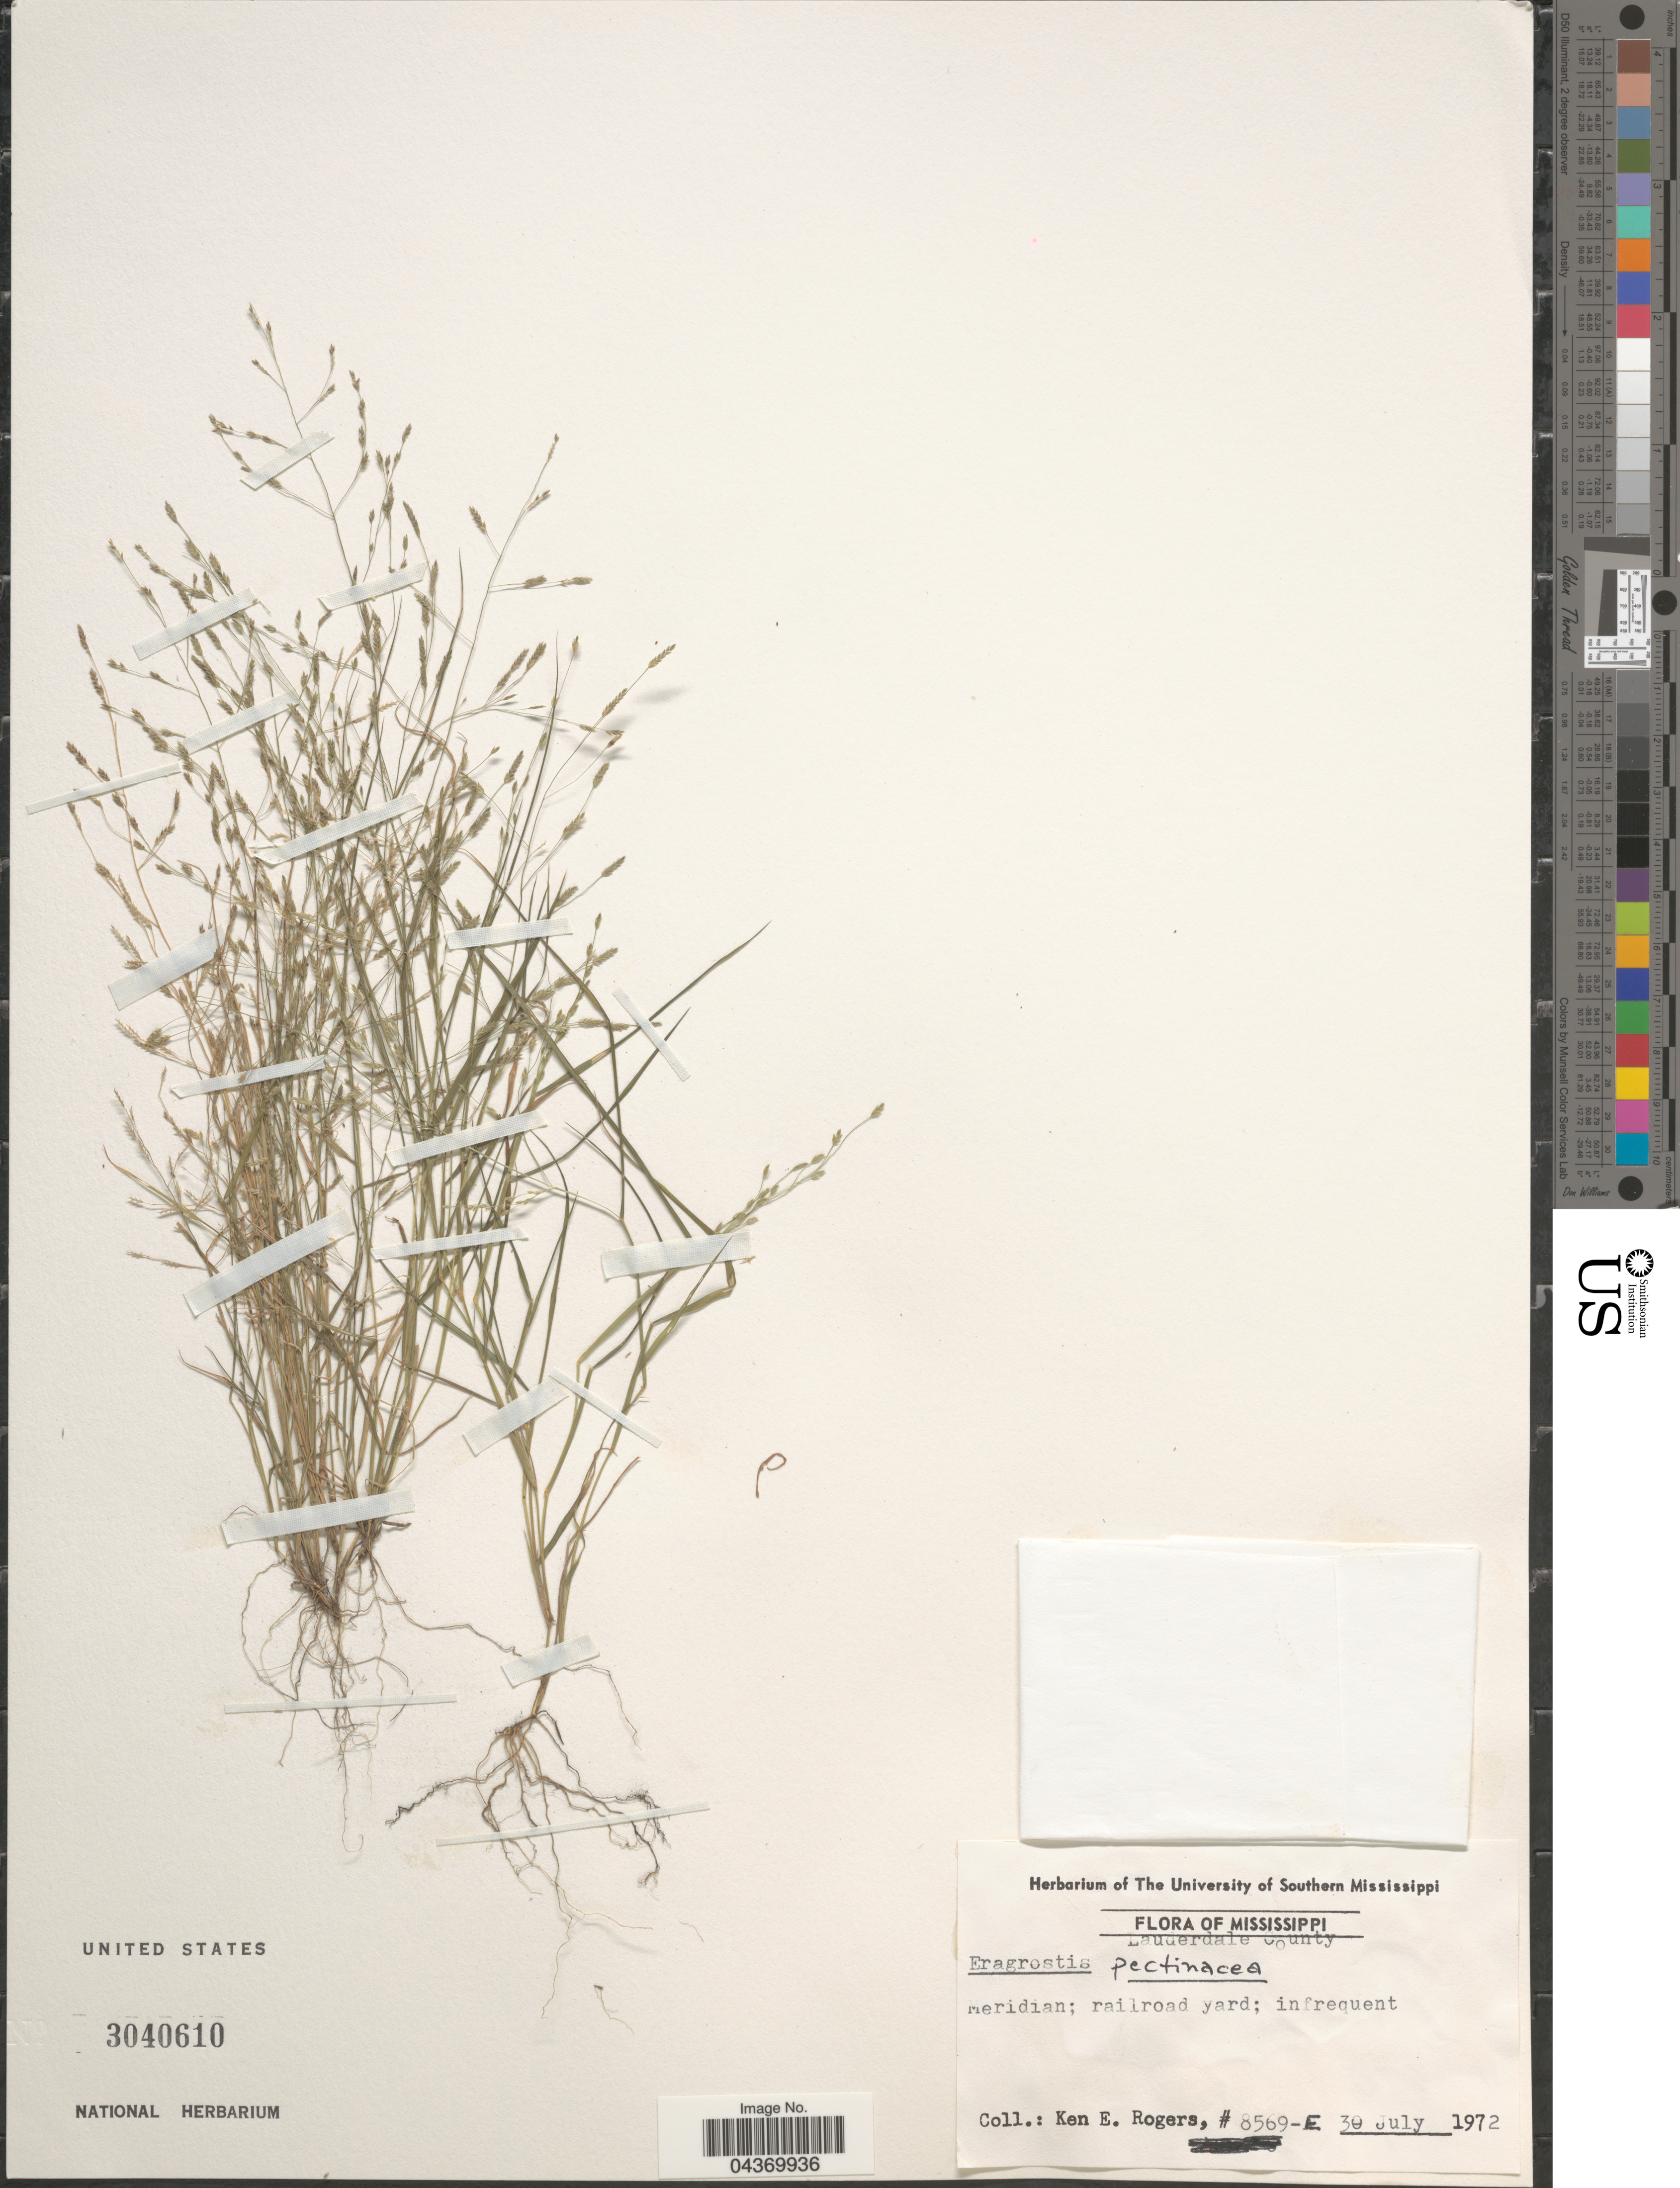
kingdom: Plantae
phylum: Tracheophyta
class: Liliopsida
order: Poales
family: Poaceae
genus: Eragrostis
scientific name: Eragrostis pectinacea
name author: (Michx.) Nees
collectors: K. Rogers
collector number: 8569-E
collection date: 1972-07-30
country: United States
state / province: Mississippi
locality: Lauderdale County. Meridian; railroad yard.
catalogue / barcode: US 3040610